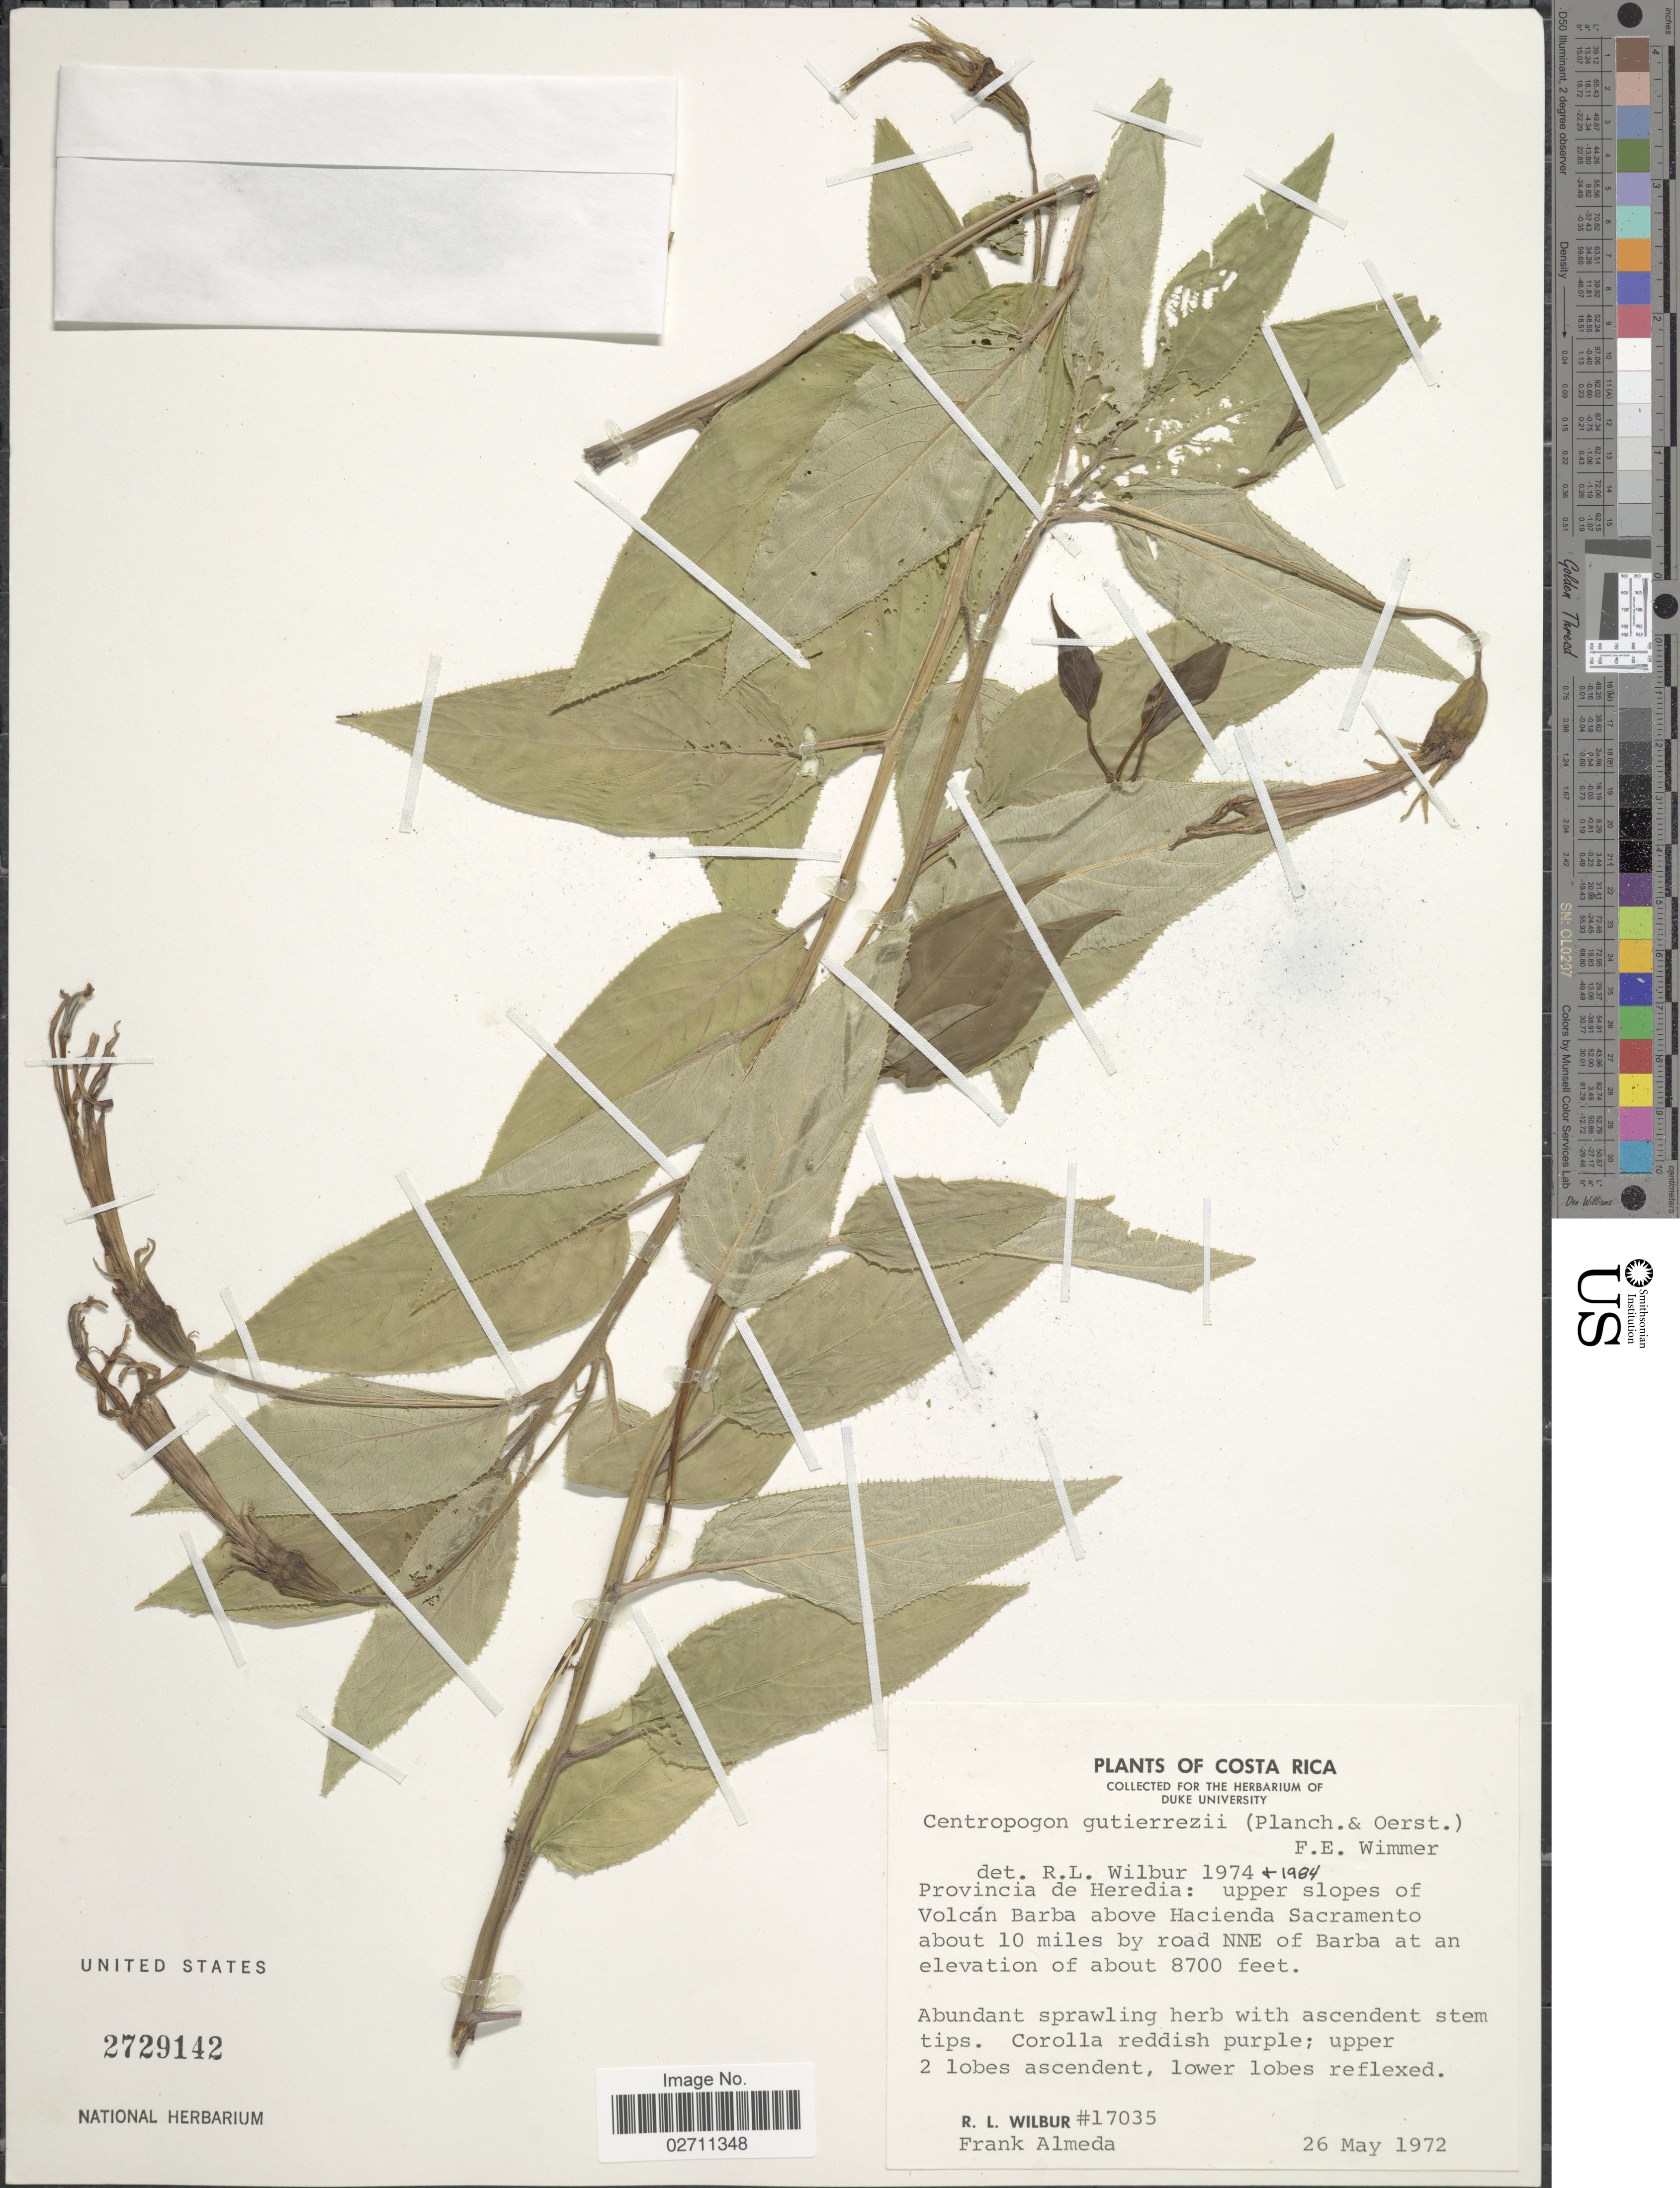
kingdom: Plantae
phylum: Tracheophyta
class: Magnoliopsida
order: Asterales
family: Campanulaceae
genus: Centropogon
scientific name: Centropogon gutierrezii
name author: (Planch. & Oerst.) E. Wimm.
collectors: R. L. Wilbur & F. Almeda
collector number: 17035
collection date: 1972-05-26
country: Costa Rica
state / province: Heredia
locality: Upper slopes of Volcan Barba above Hacienda Sacramento about 10 miles by road NNE of Barba.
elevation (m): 2652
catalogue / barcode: US 2729142